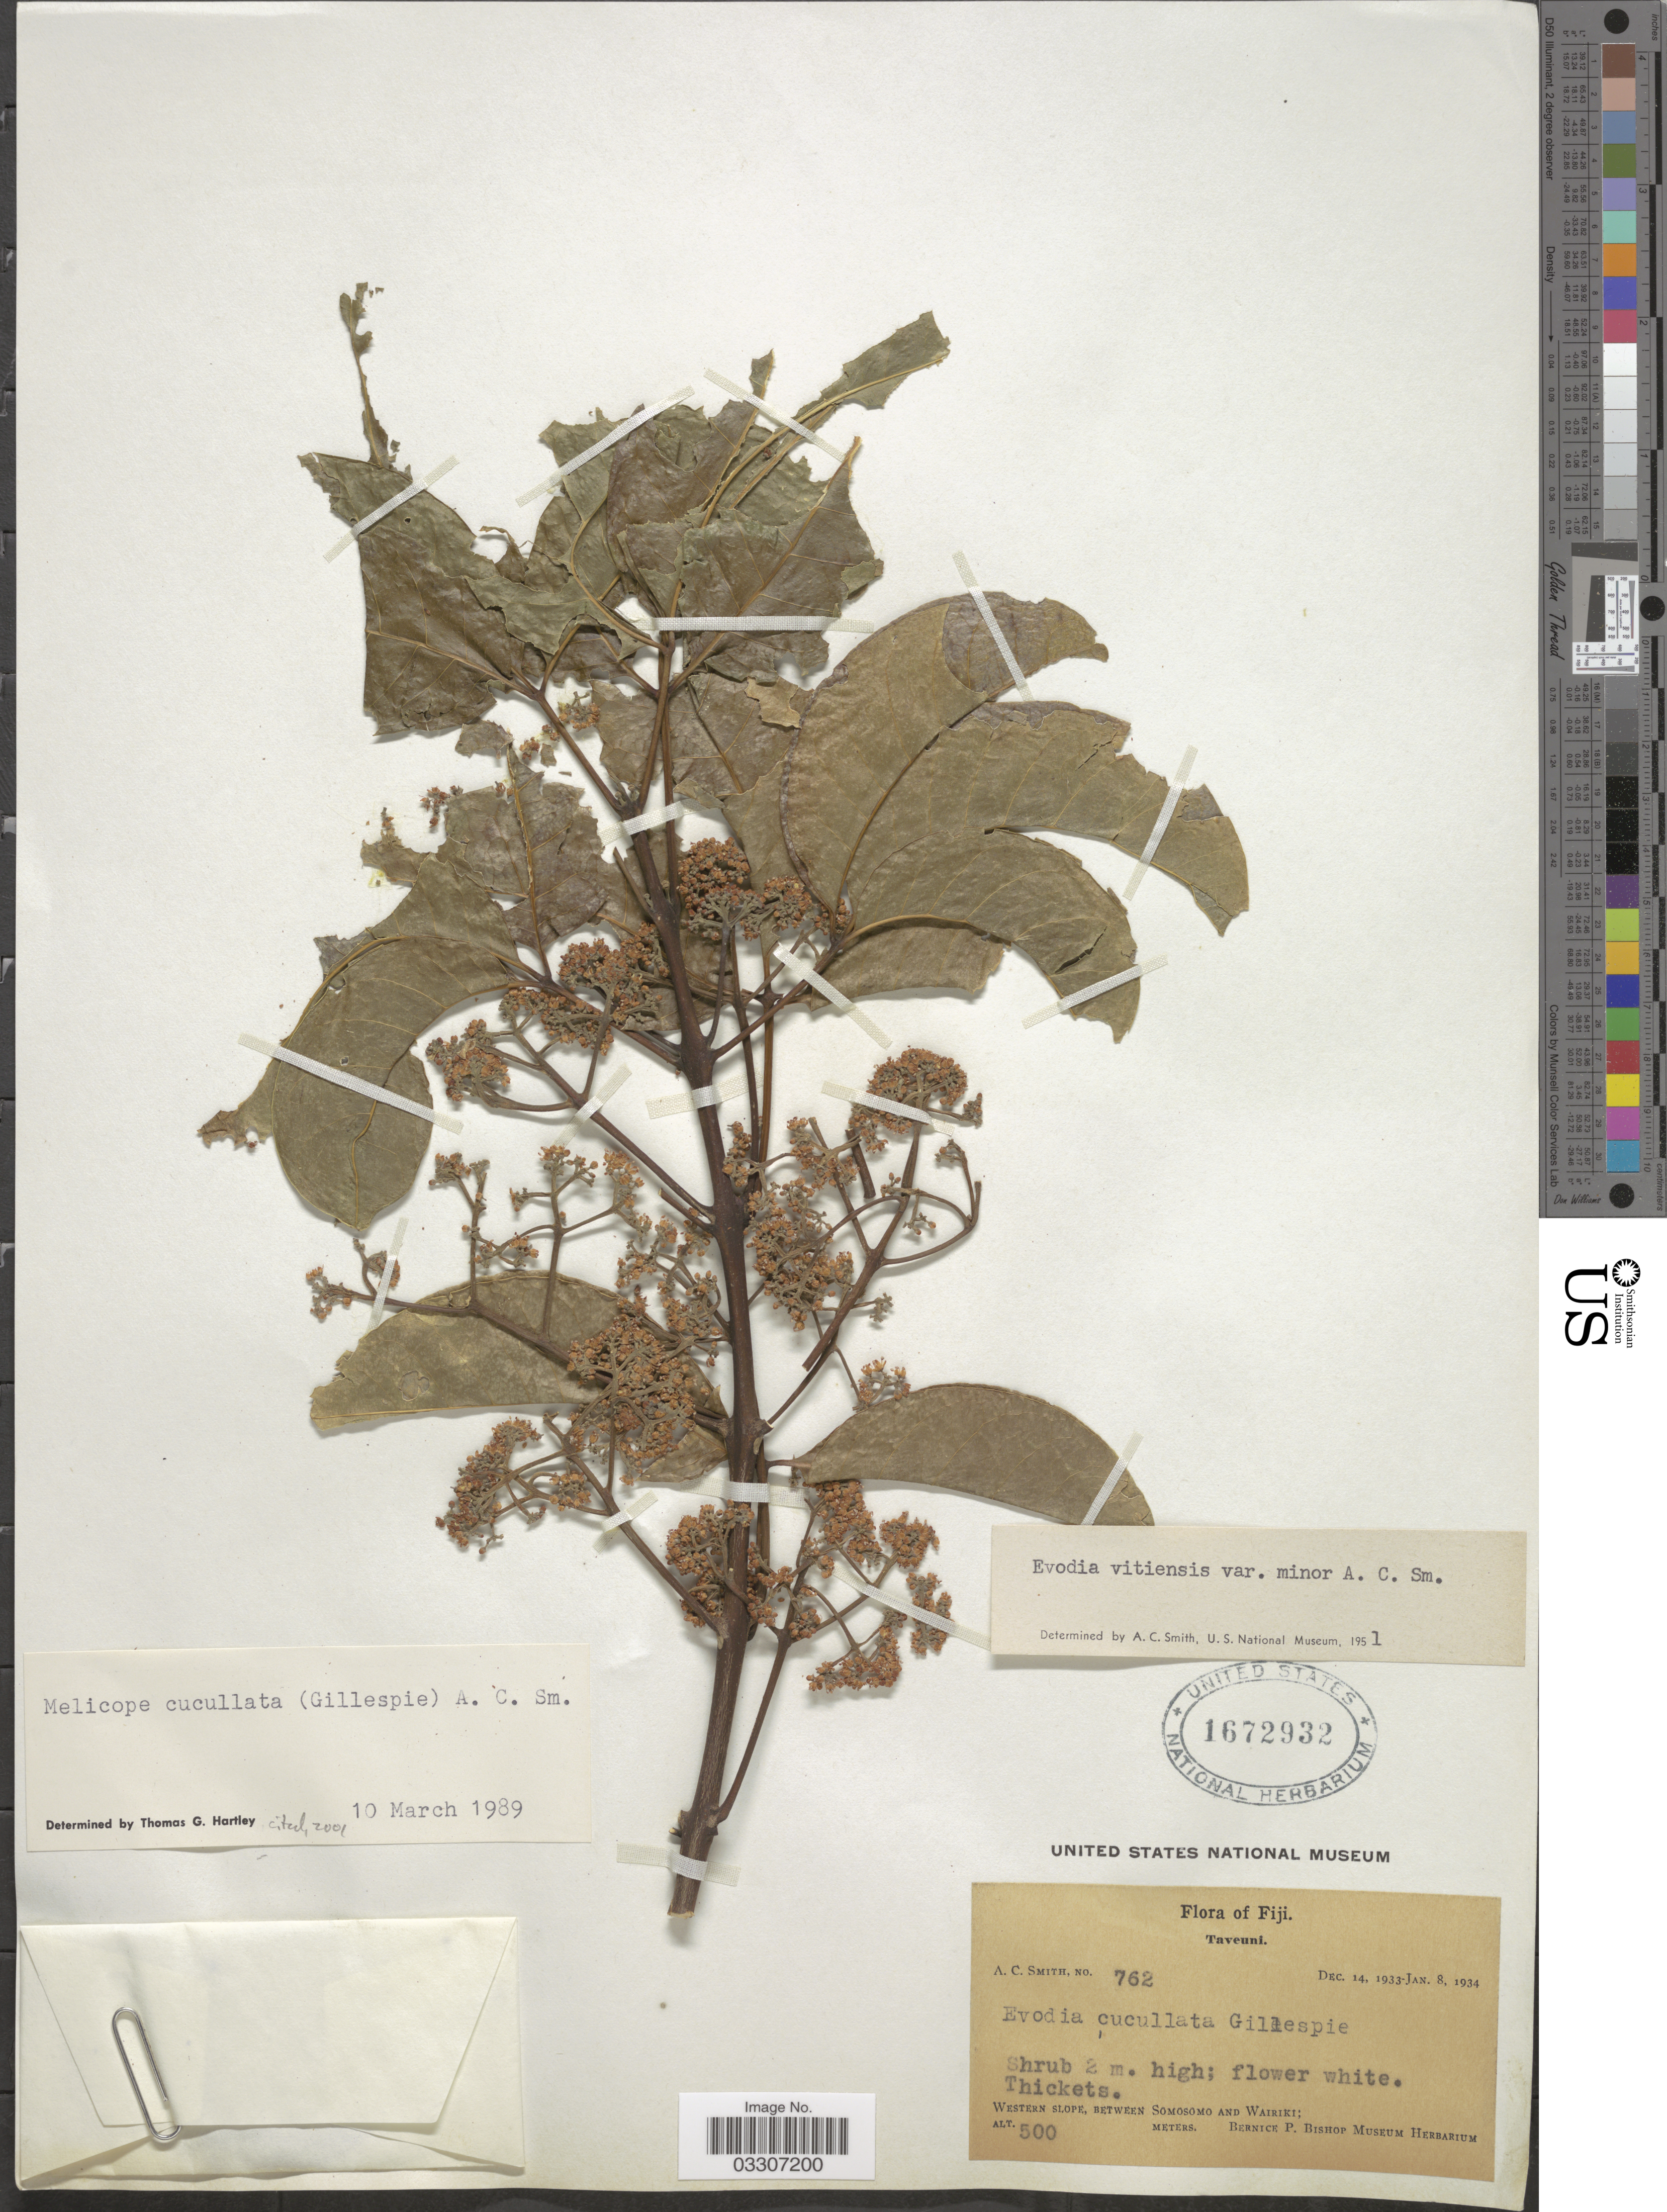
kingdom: Plantae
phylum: Tracheophyta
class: Magnoliopsida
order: Sapindales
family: Rutaceae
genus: Melicope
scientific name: Melicope cucullata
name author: (Gillespie) A.C. Sm.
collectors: A. C. Smith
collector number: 762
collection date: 1933-12-14/1934-01-08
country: Fiji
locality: Taveuni. Western slope, between Somosomo and Wairiki.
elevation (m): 500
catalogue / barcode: US 1672932